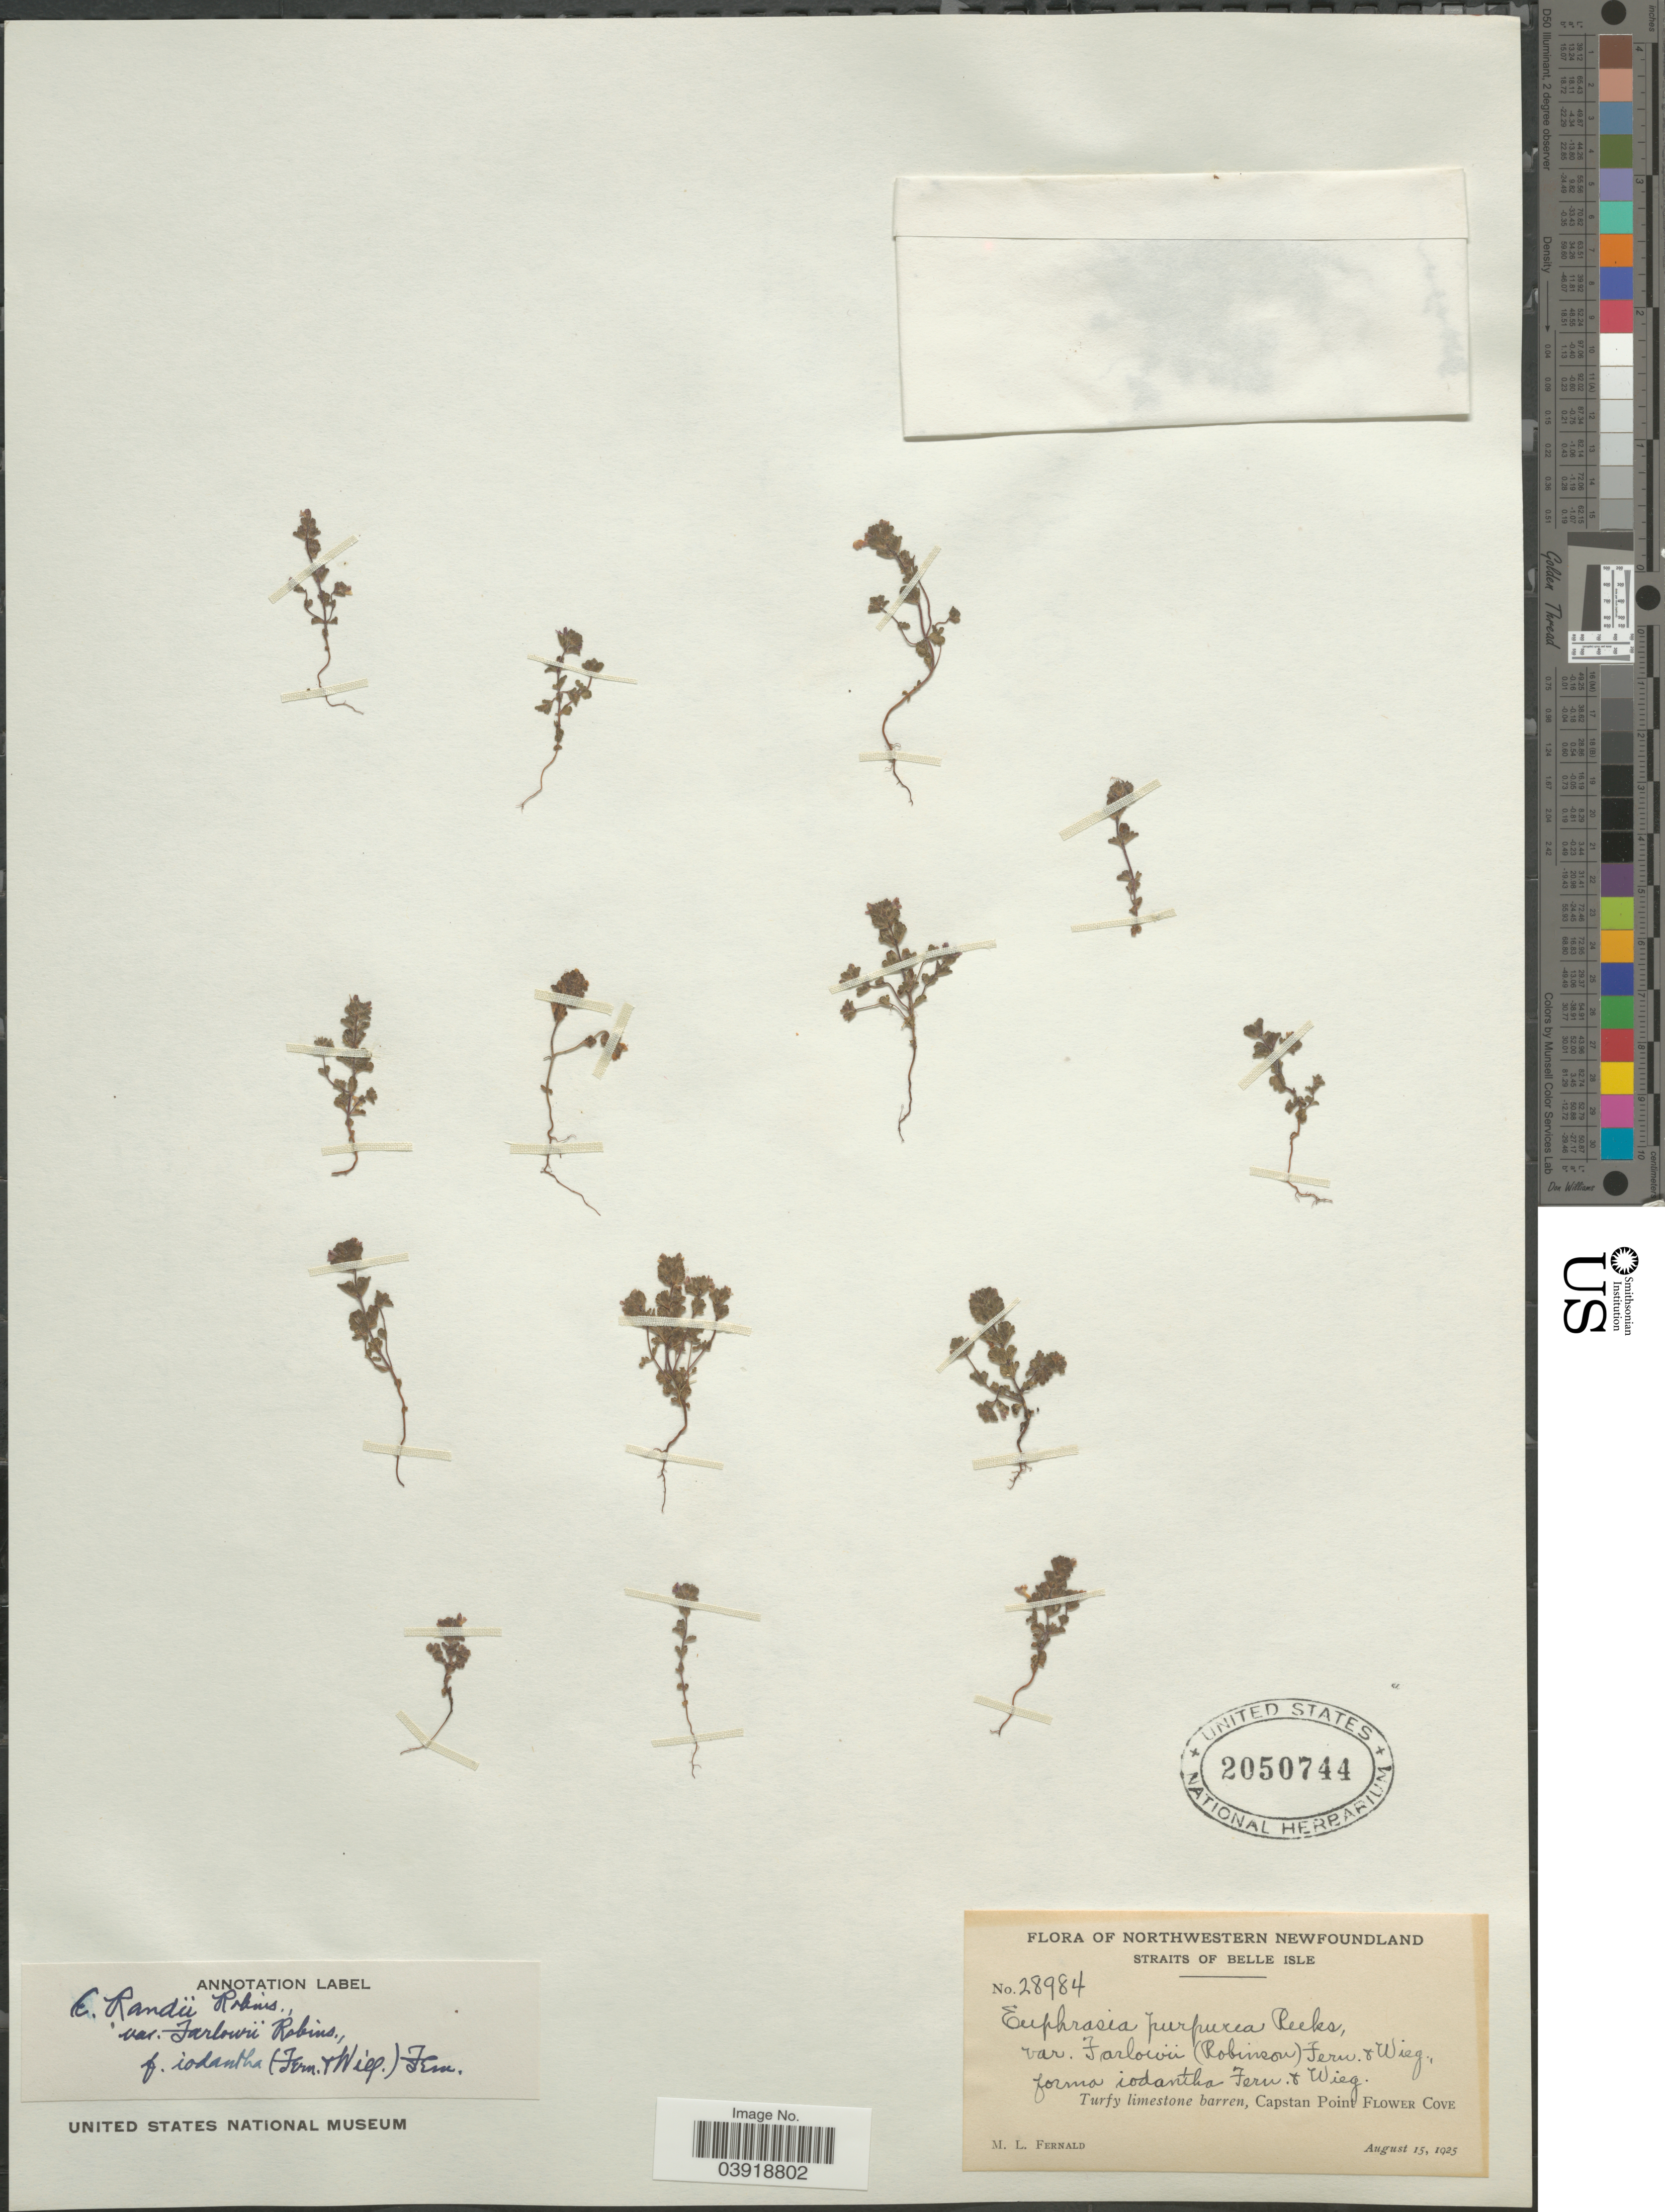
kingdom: Plantae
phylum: Tracheophyta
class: Magnoliopsida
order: Lamiales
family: Orobanchaceae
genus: Euphrasia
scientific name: Euphrasia purpurea var. farlowii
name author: (B.L. Rob.) Fernald & Wiegand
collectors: M. L. Fernald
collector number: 28984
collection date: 1925-08-15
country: Canada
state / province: Newfoundland and Labrador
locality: Northwestern Newfoundland. Straits of Belle Isle. Turfy limestone barren, Capstan Point Flower Cove.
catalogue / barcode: US 2050744